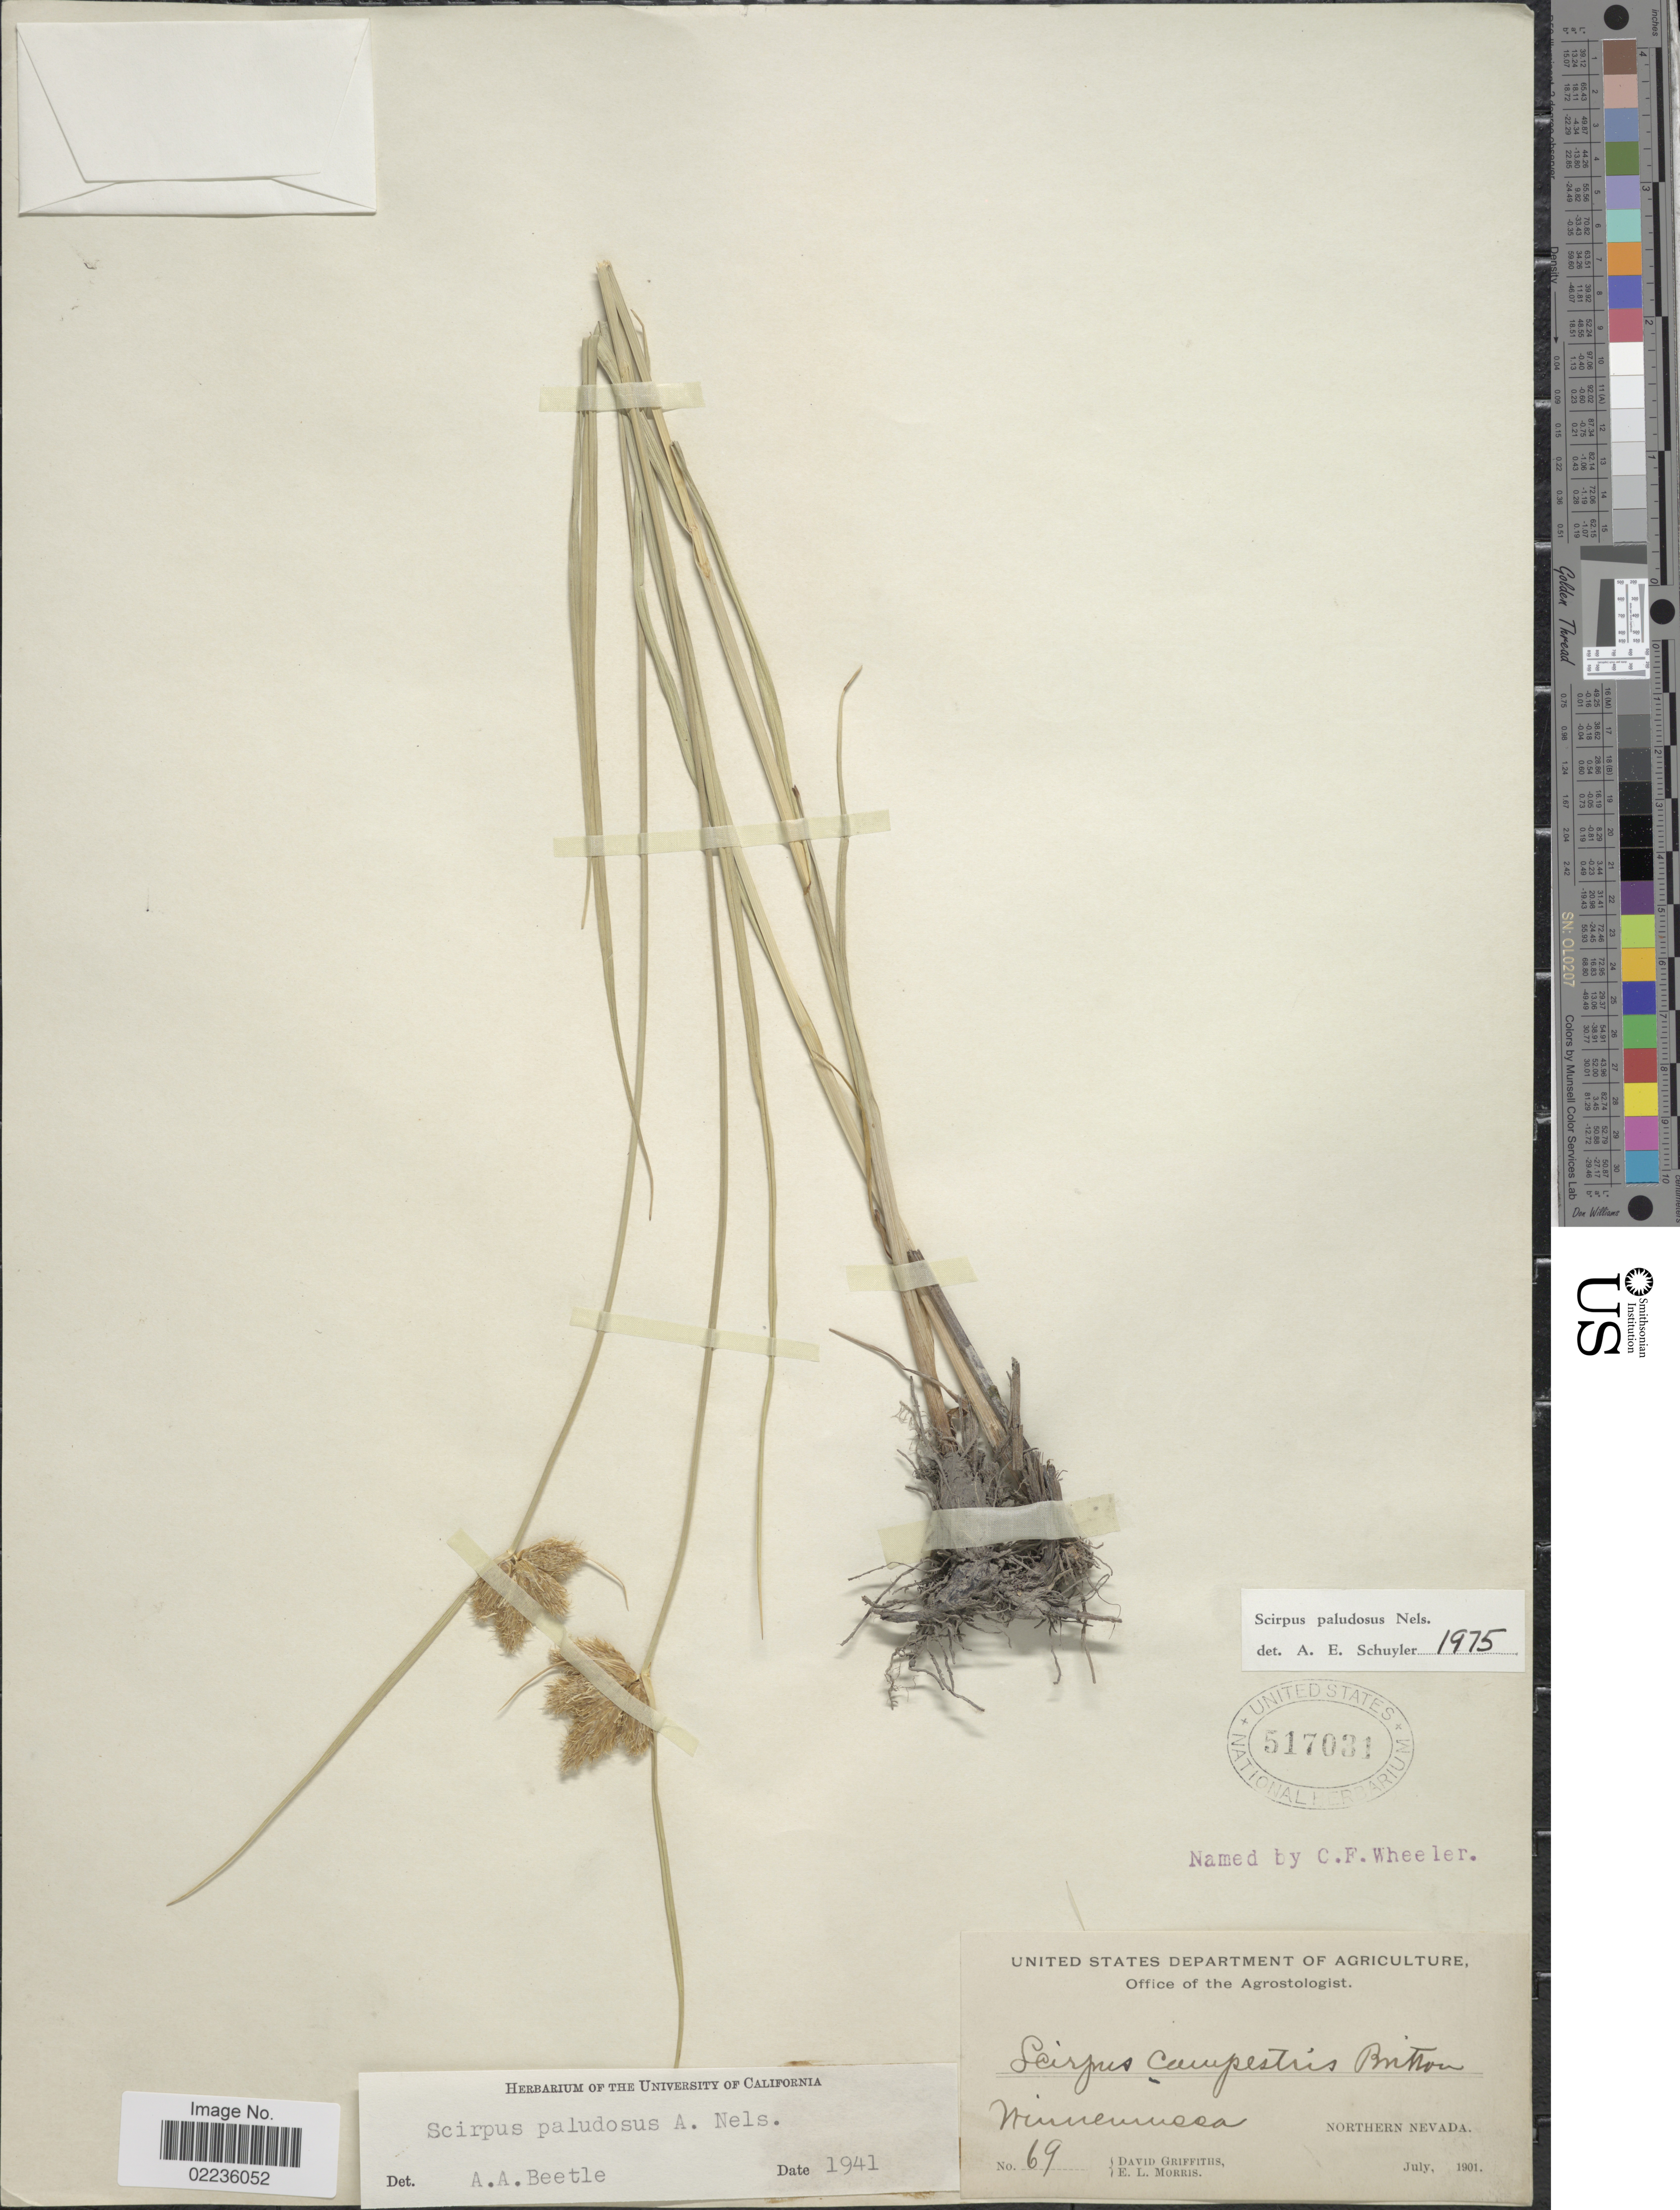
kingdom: Plantae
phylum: Tracheophyta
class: Liliopsida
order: Poales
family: Cyperaceae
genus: Bolboschoenus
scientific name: Bolboschoenus maritimus subsp. paludosus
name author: (A. Nelson) T. Koyama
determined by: Strong, M. T., (US), Smithsonian Institution - National Museum of Natural History (UNITED STATES)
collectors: D. Griffiths & E. Morris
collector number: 69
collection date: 1901-07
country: United States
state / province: Nevada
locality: Winnemucca. Northern Nevada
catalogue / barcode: US 517031